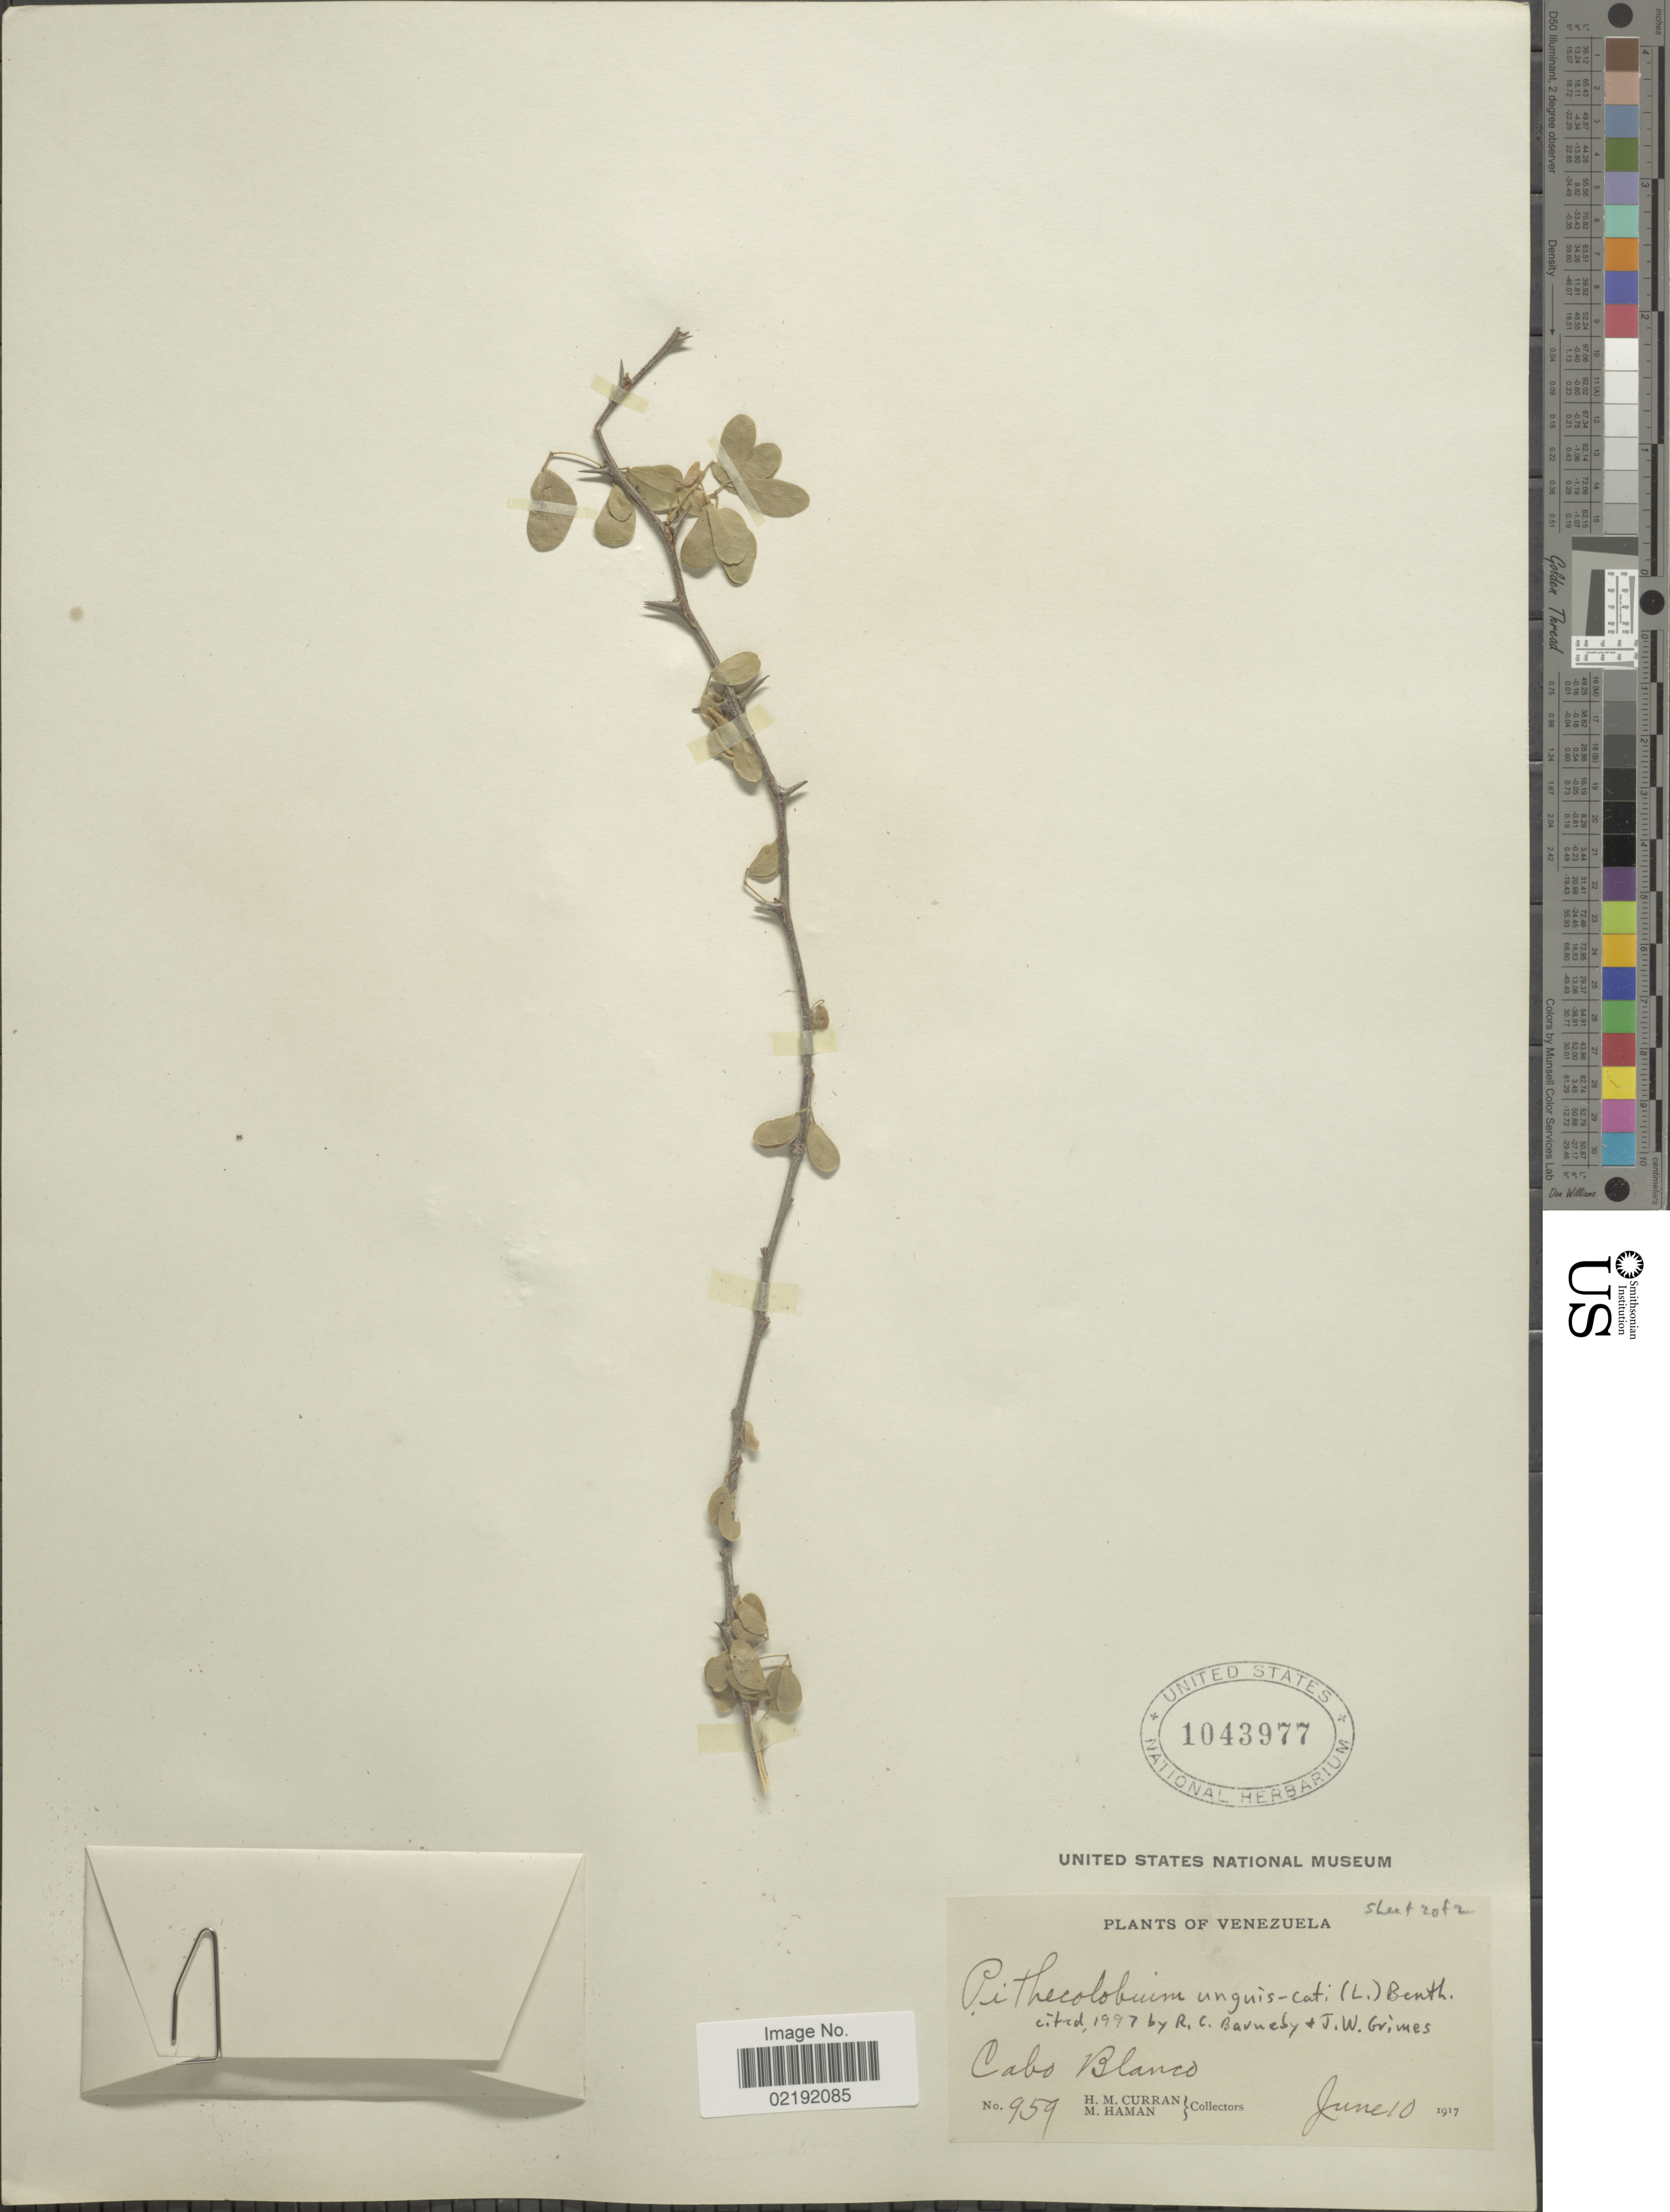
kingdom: Plantae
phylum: Tracheophyta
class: Magnoliopsida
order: Fabales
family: Fabaceae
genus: Pithecellobium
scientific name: Pithecellobium unguis-cati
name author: (L.) Benth.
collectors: H. M. Curran & M. Haman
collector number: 959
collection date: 1917-06-10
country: Venezuela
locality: Cabo Blanco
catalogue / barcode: US 1043977